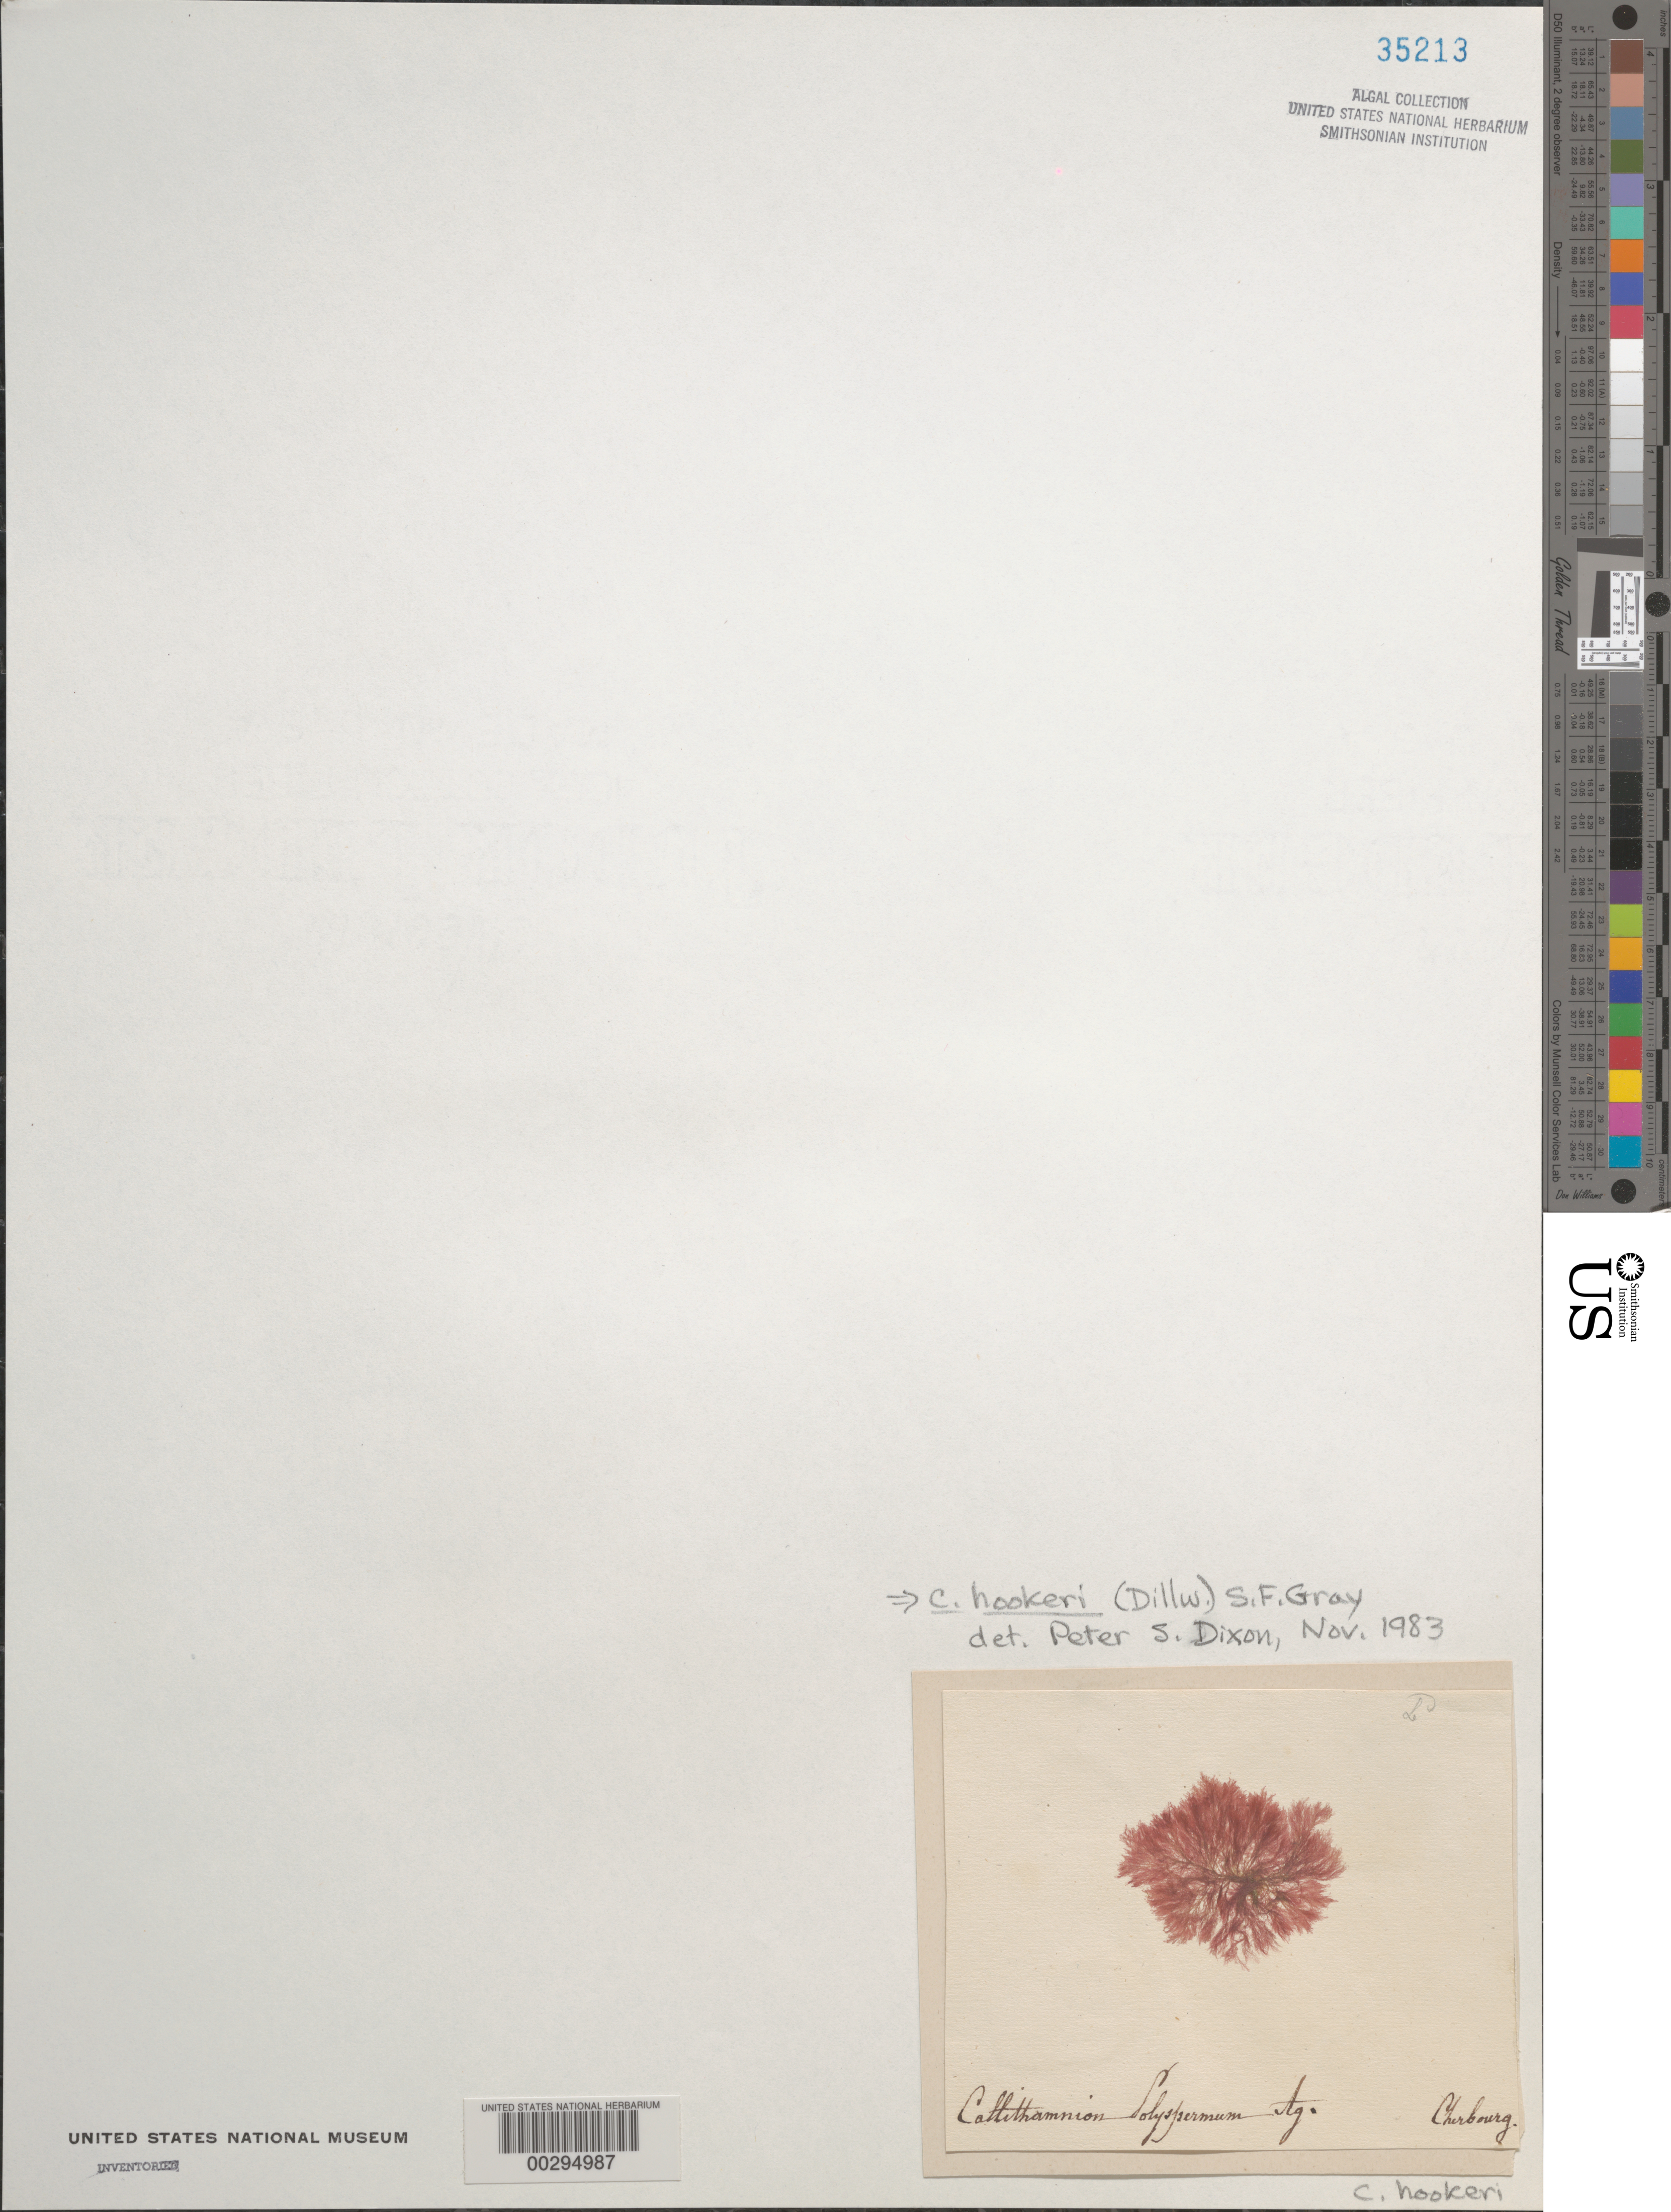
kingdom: Plantae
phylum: Rhodophyta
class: Florideophyceae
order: Ceramiales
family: Callithamniaceae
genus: Gaillona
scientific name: Gaillona hookeri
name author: (Dillwyn) A. Athanasiadis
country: France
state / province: Normandie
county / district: Manche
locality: Cherbourg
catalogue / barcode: US 35213